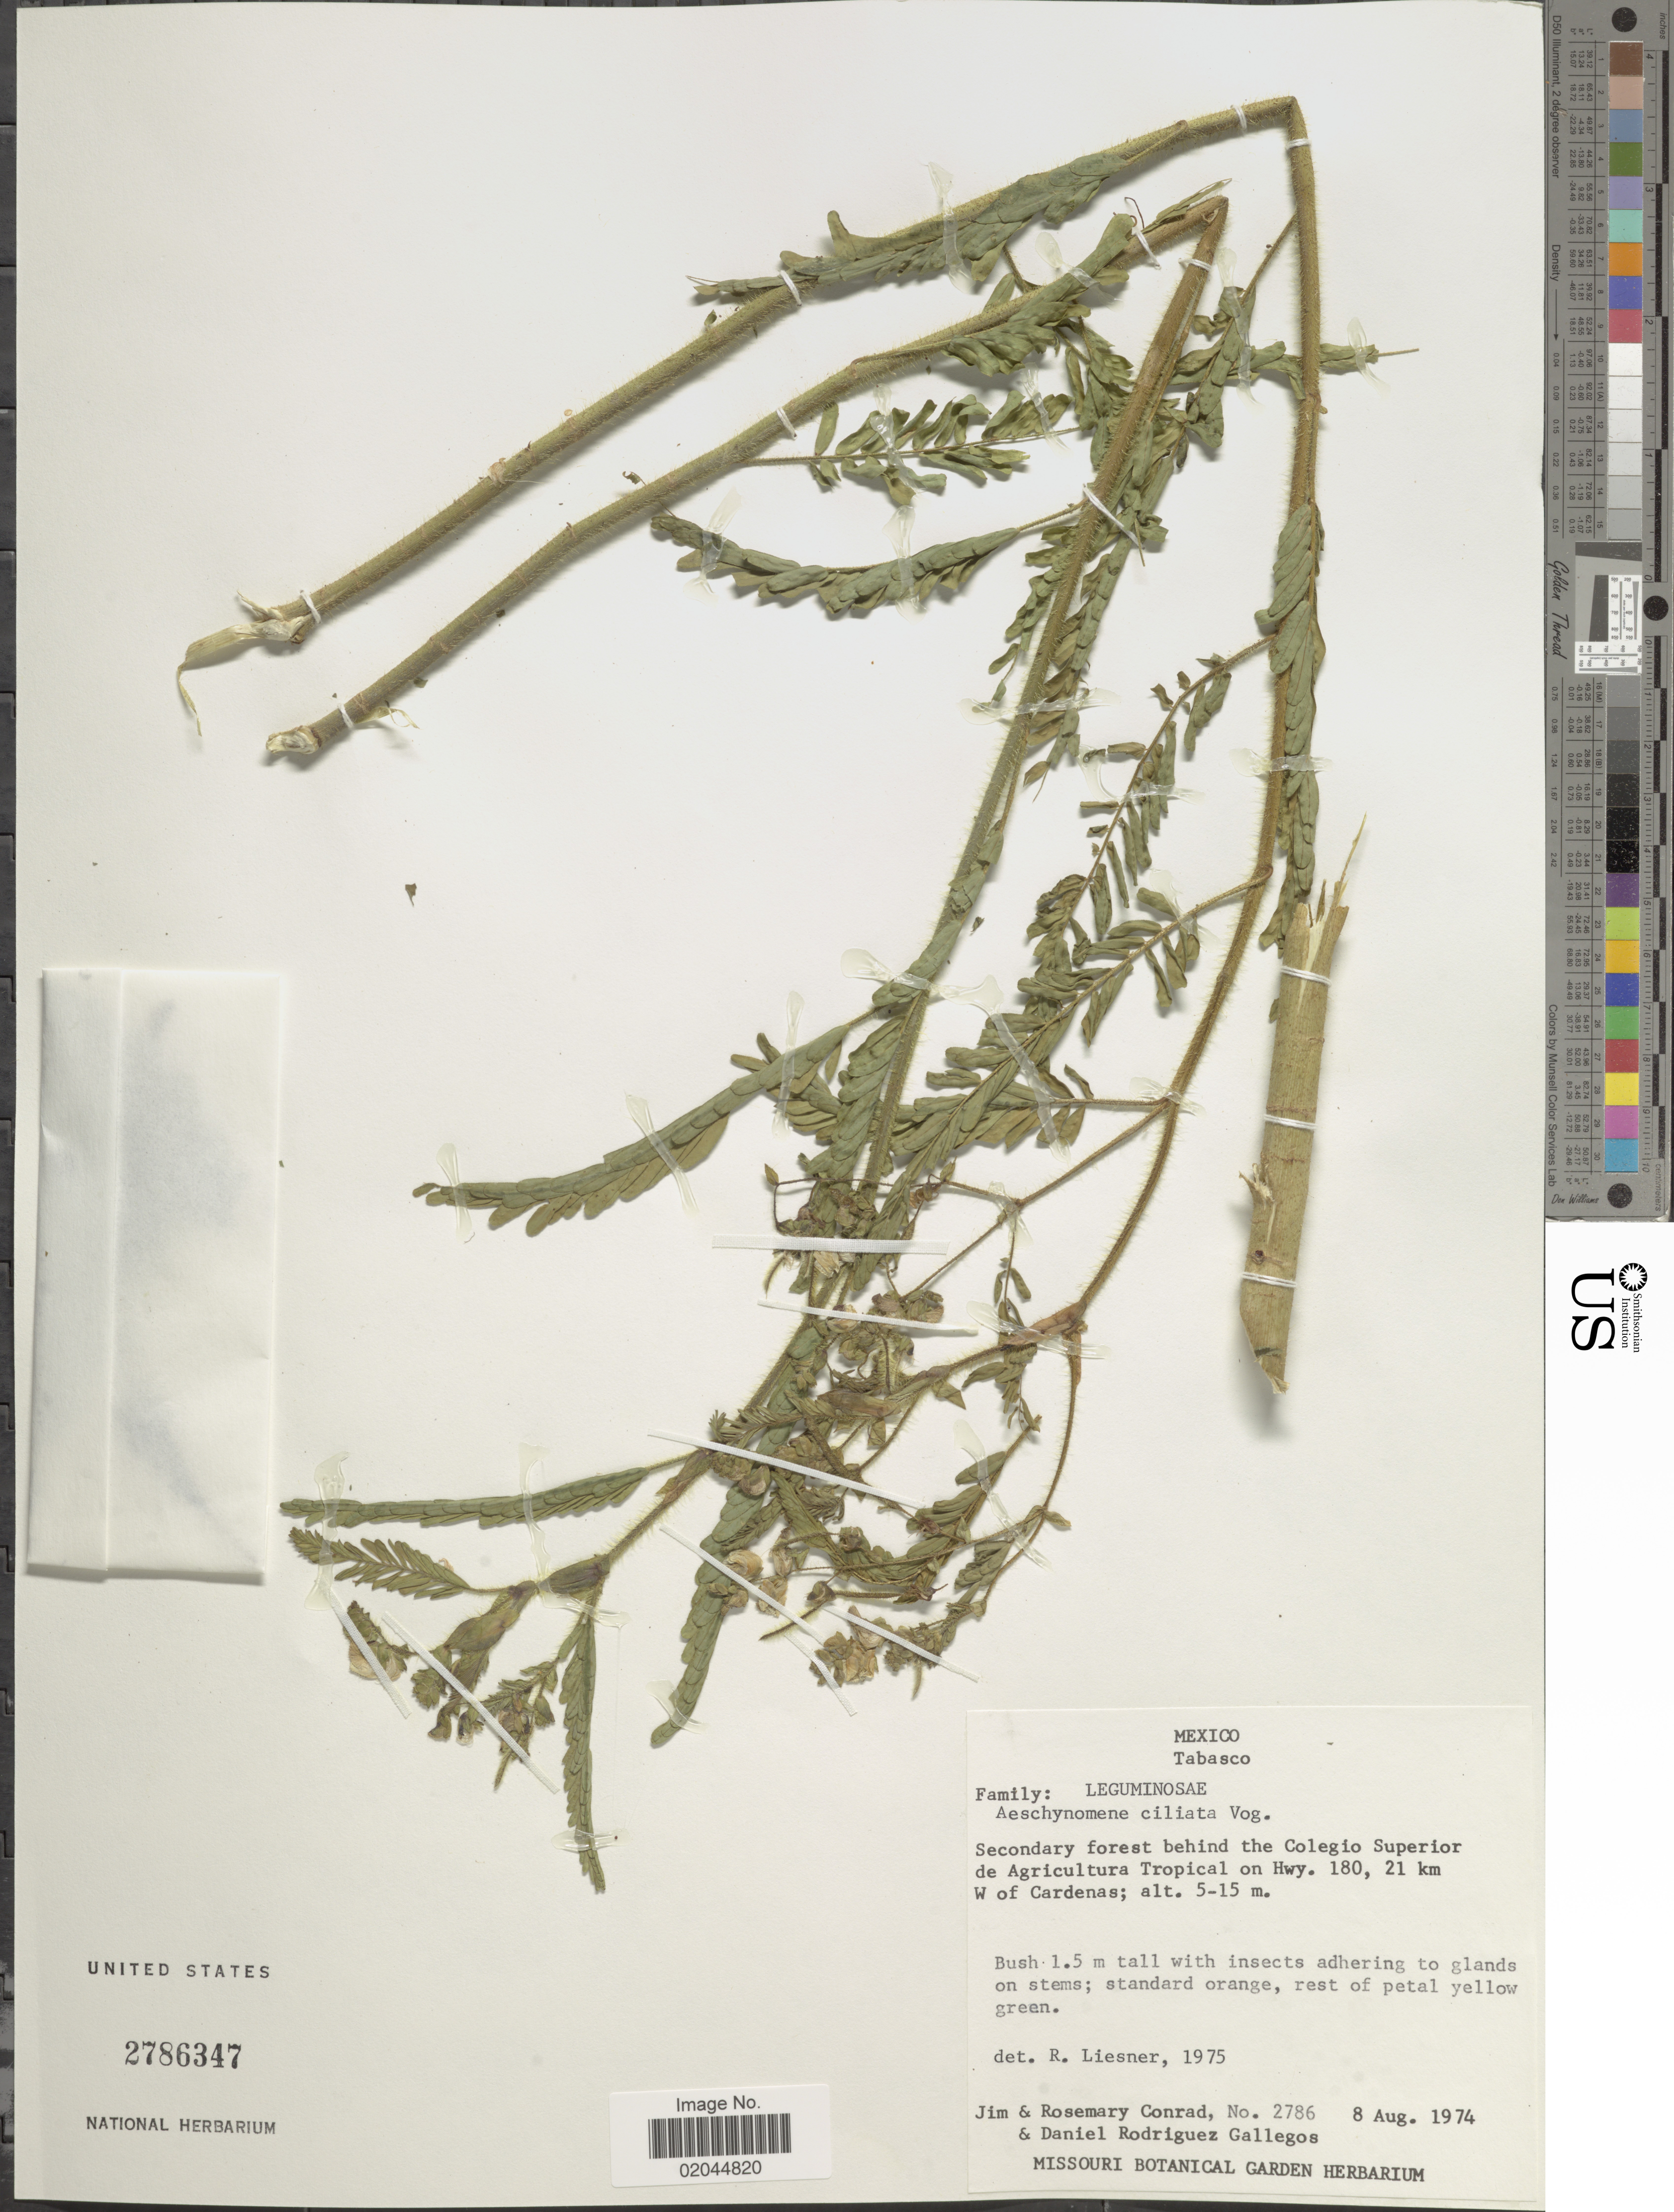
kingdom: Plantae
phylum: Tracheophyta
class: Magnoliopsida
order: Fabales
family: Fabaceae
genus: Aeschynomene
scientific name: Aeschynomene ciliata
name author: Vogel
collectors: J. Conrad, R. Conrad & Rodríguez Gallegos, D.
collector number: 2786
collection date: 1974-08-08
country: Mexico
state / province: Tabasco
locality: Secondary forest behind the Colegio Superior de Agricultura Tropical on Hwy 180, 21 km W of Cardenas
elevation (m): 5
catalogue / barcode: US 2786347